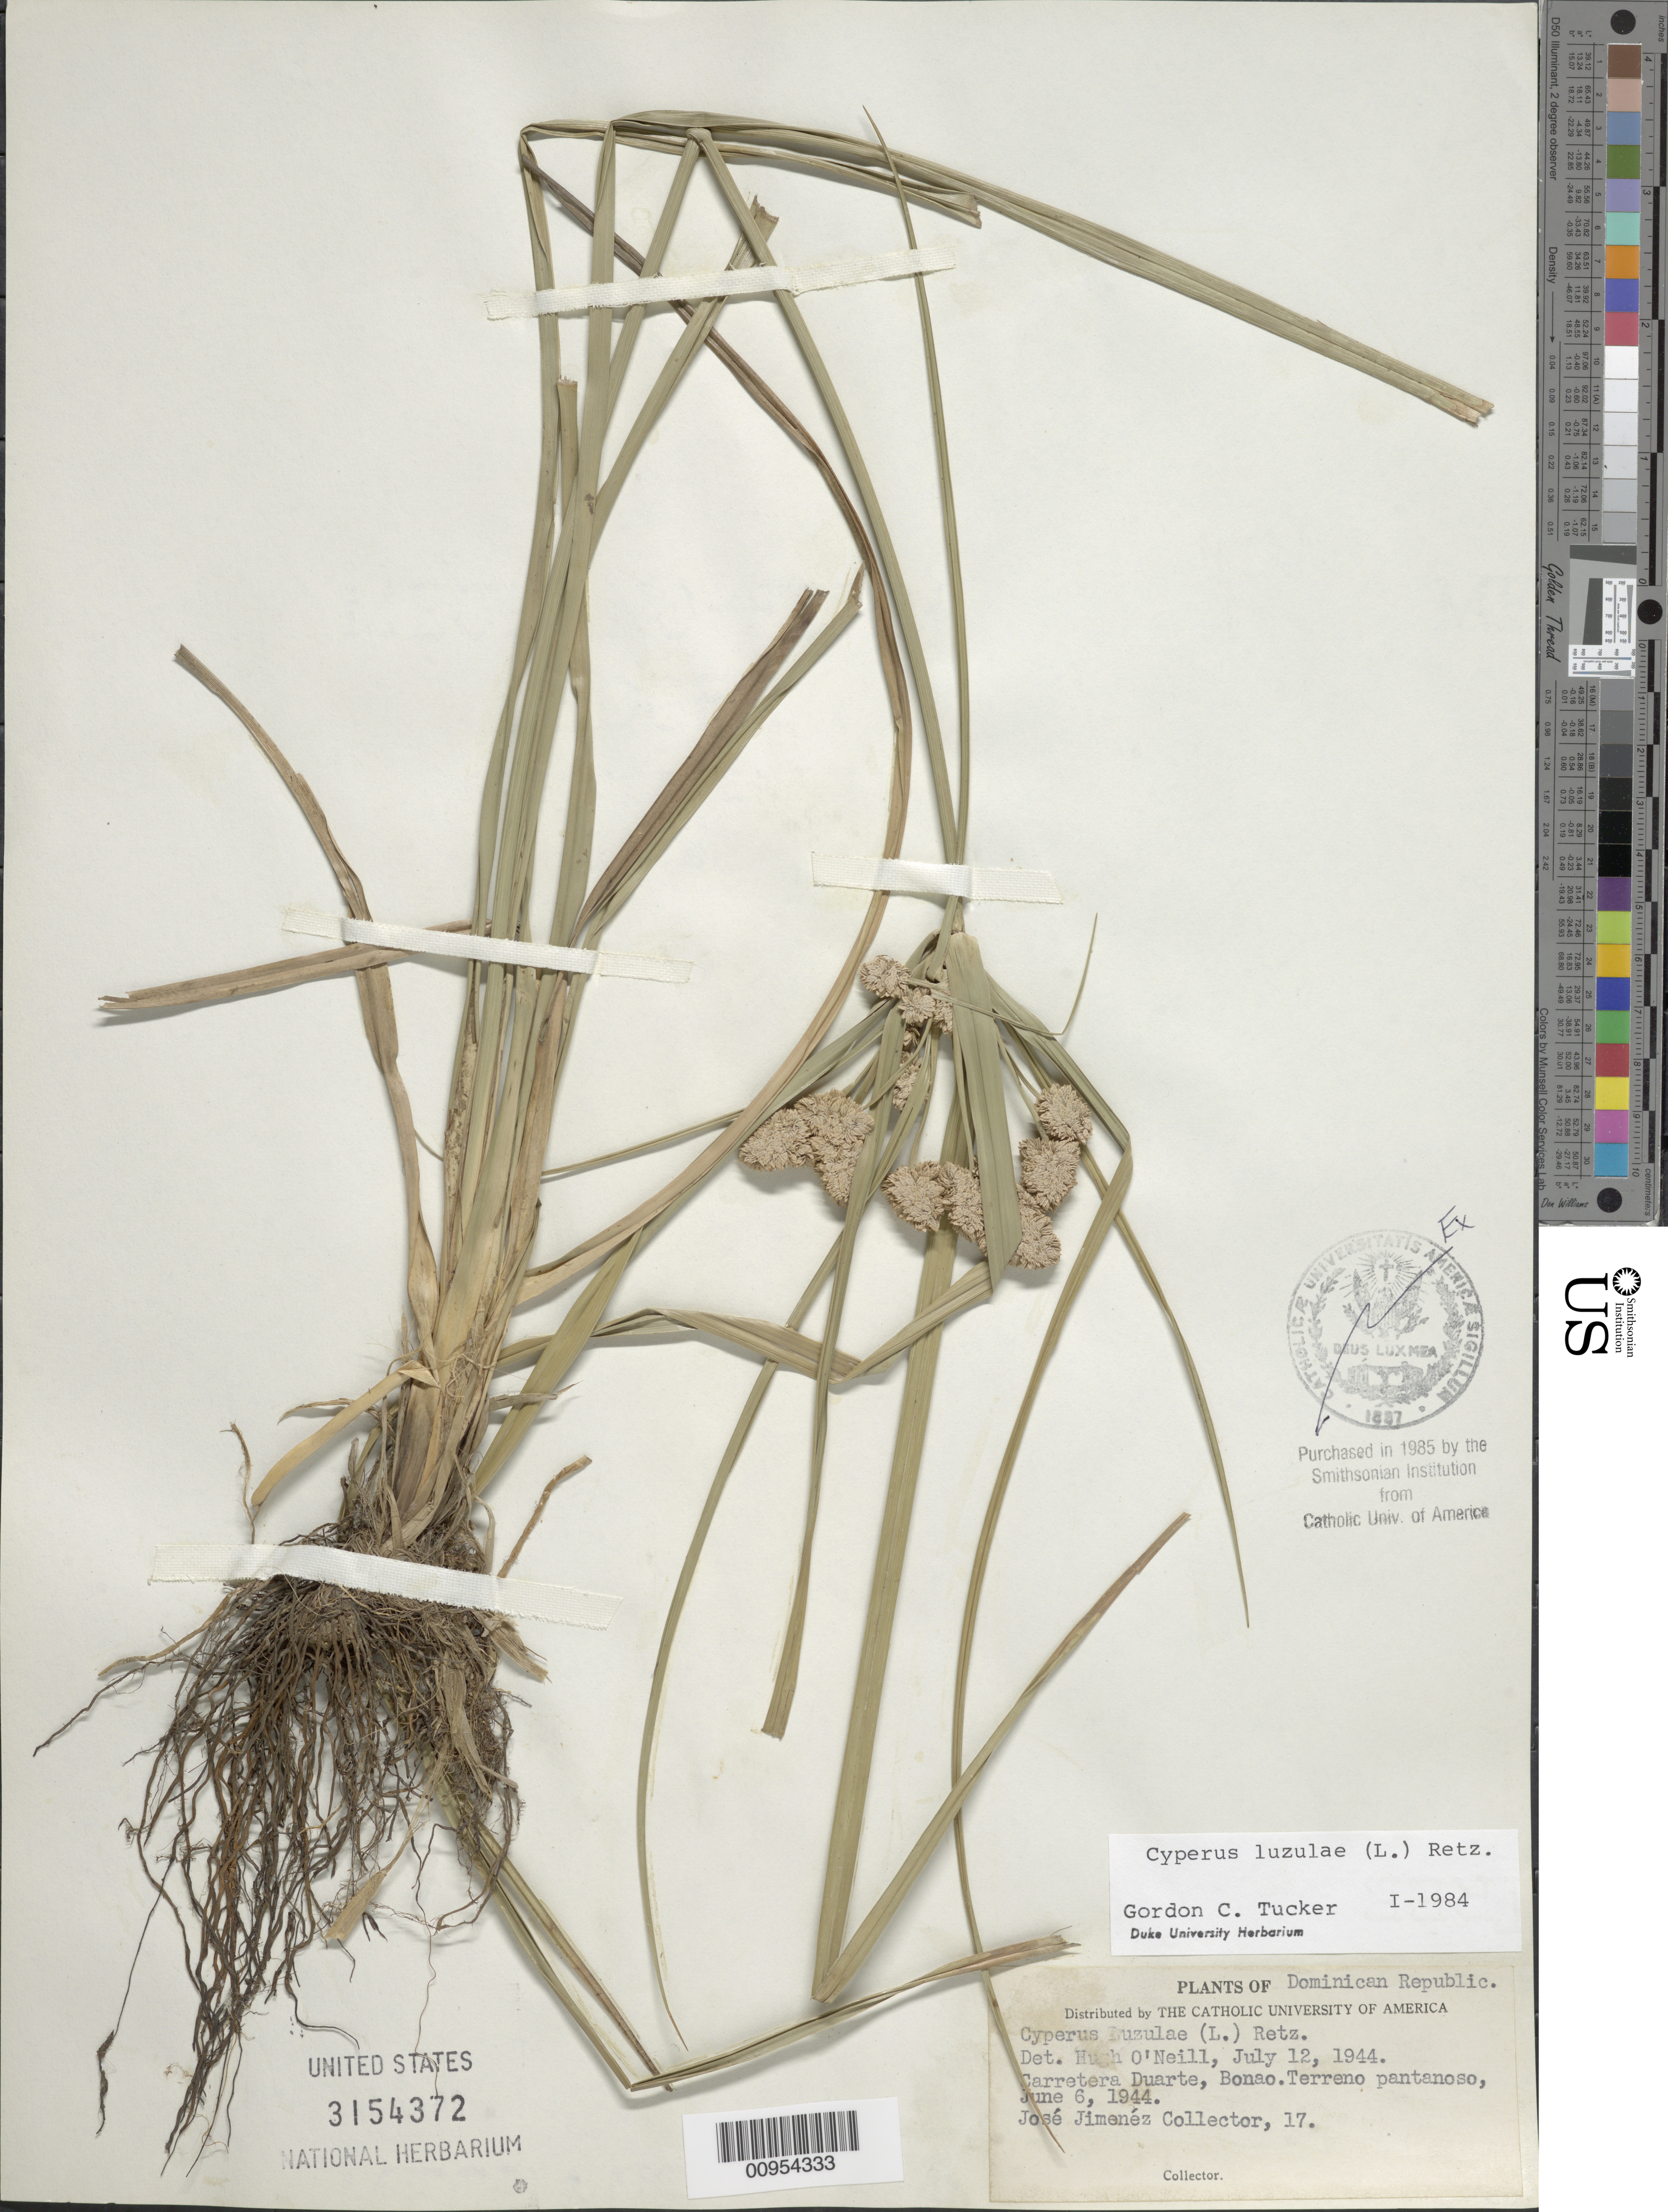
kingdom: Plantae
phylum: Tracheophyta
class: Liliopsida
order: Poales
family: Cyperaceae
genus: Cyperus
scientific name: Cyperus luzulae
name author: (L.) Rottb. ex Retz.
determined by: Tucker, G. C.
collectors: J. J. Jiménez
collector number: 17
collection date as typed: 06 Jun 1944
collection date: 1944-06-06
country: Dominican Republic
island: Hispaniola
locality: Carretera Duarte, Bonao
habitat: Terreno pantanoso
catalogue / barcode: US 3154372